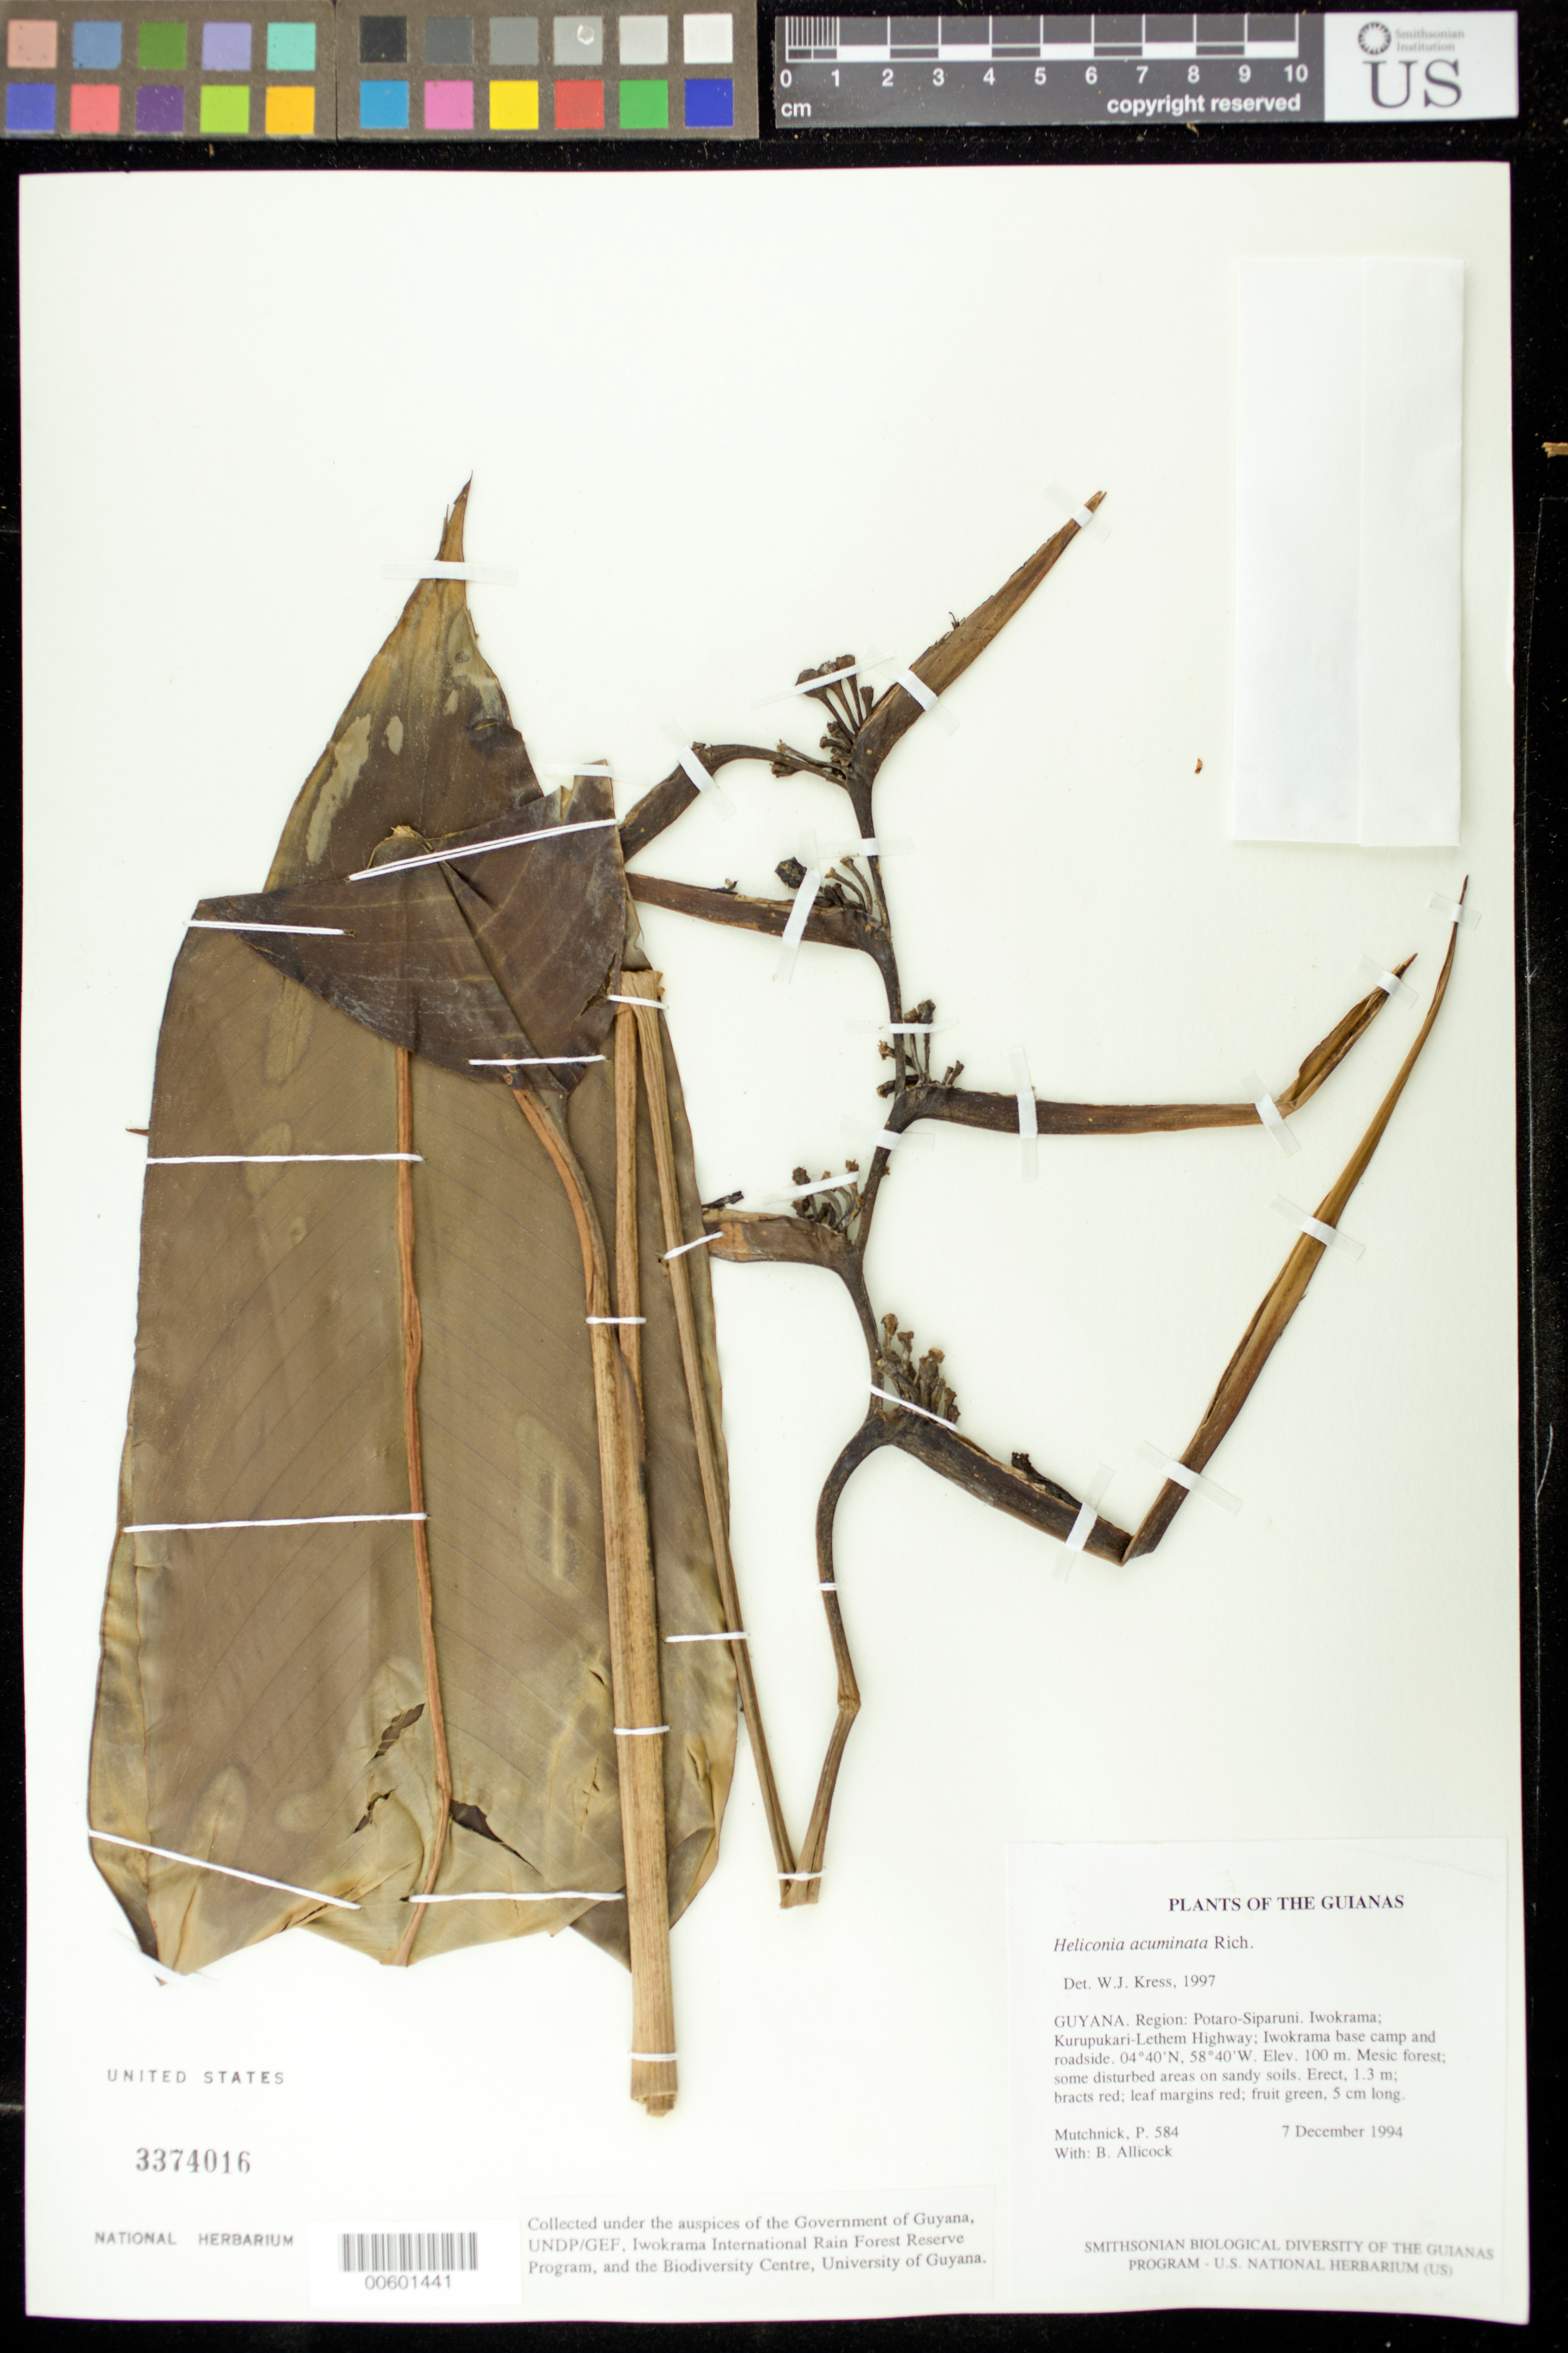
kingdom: Plantae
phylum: Tracheophyta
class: Liliopsida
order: Zingiberales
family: Heliconiaceae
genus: Heliconia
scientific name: Heliconia acuminata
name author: A. Rich.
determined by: Kress, W. J., (US), Smithsonian Institution - National Museum of Natural History (UNITED STATES)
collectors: P. Mutchnick & B. Allicock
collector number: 584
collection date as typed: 7 December 1994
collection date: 1994-12-07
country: Guyana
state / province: Potaro-Siparuni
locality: Iwokrama; Kurupukari-Lethem Highway; Iwokrama base camp and roadside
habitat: Mesic forest; some disturbed areas on sandy soils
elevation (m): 100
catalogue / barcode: US 3374016